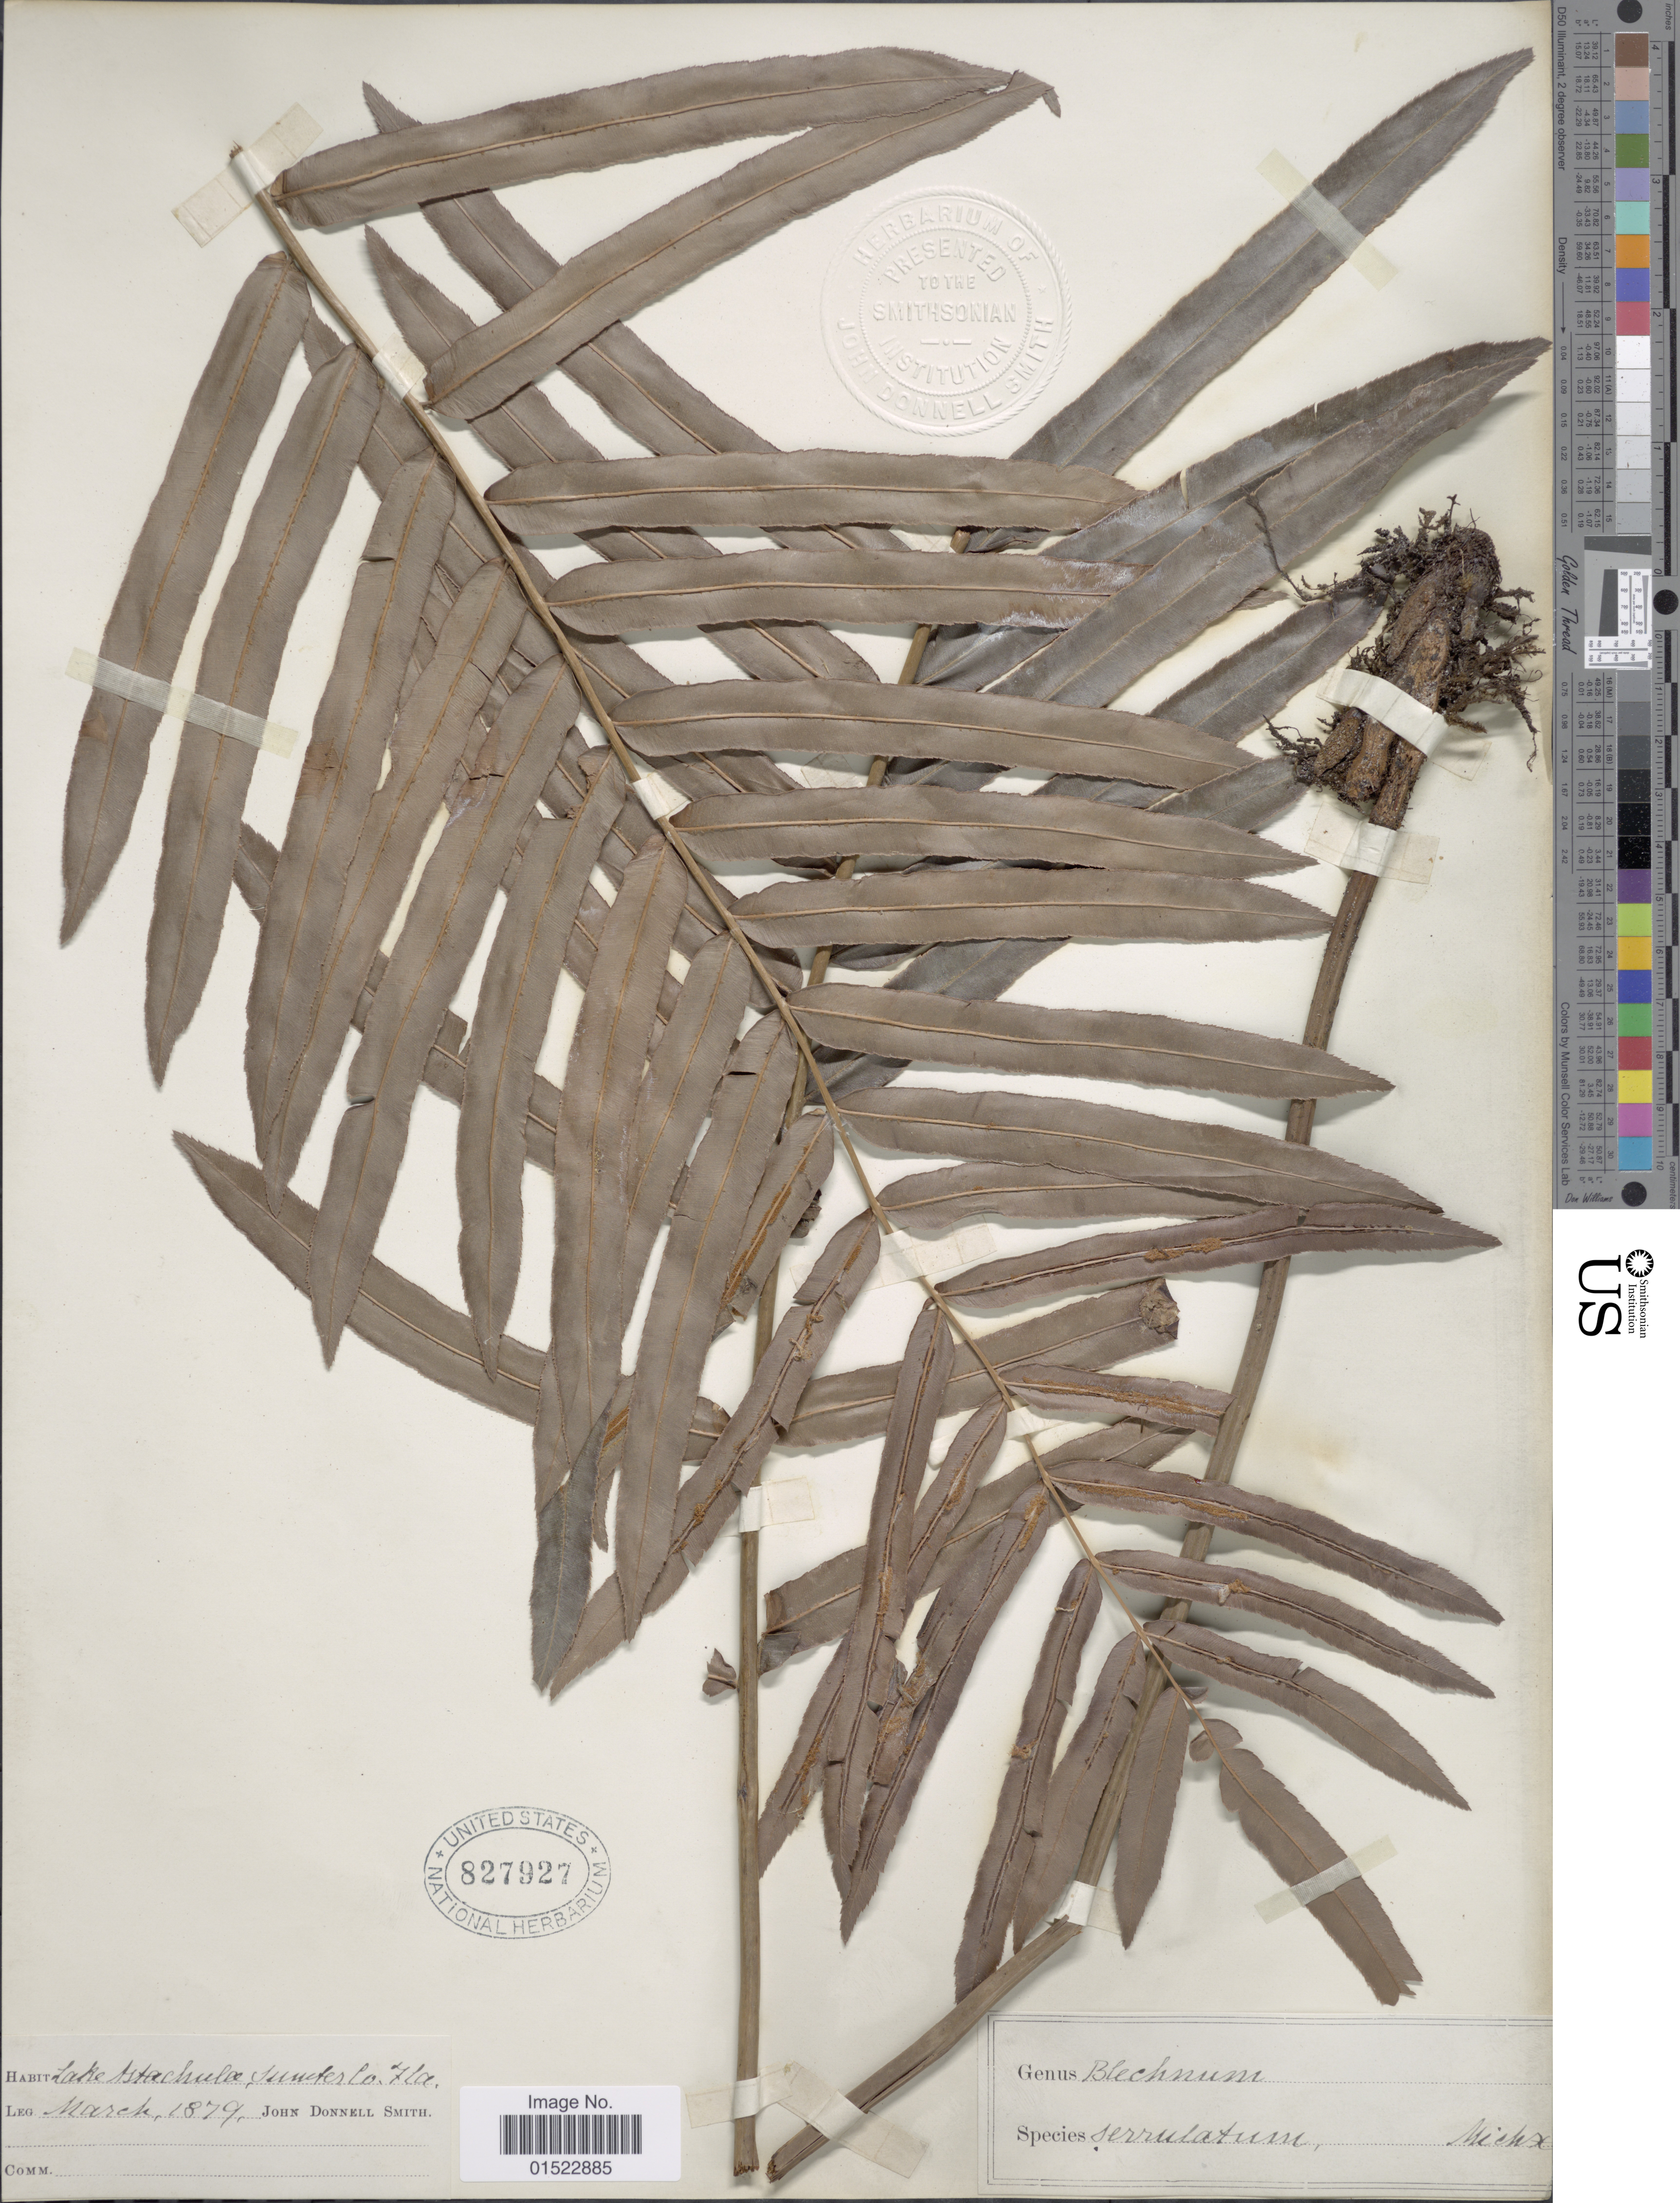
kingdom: Plantae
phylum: Tracheophyta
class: Polypodiopsida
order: Polypodiales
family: Blechnaceae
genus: Telmatoblechnum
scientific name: Telmatoblechnum serrulatum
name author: (Rich.) Perrie et al.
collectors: J. Donnell Smith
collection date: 1879-03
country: United States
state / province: Florida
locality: Lake Astachula, Sumter Co. Fla.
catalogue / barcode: US 827927